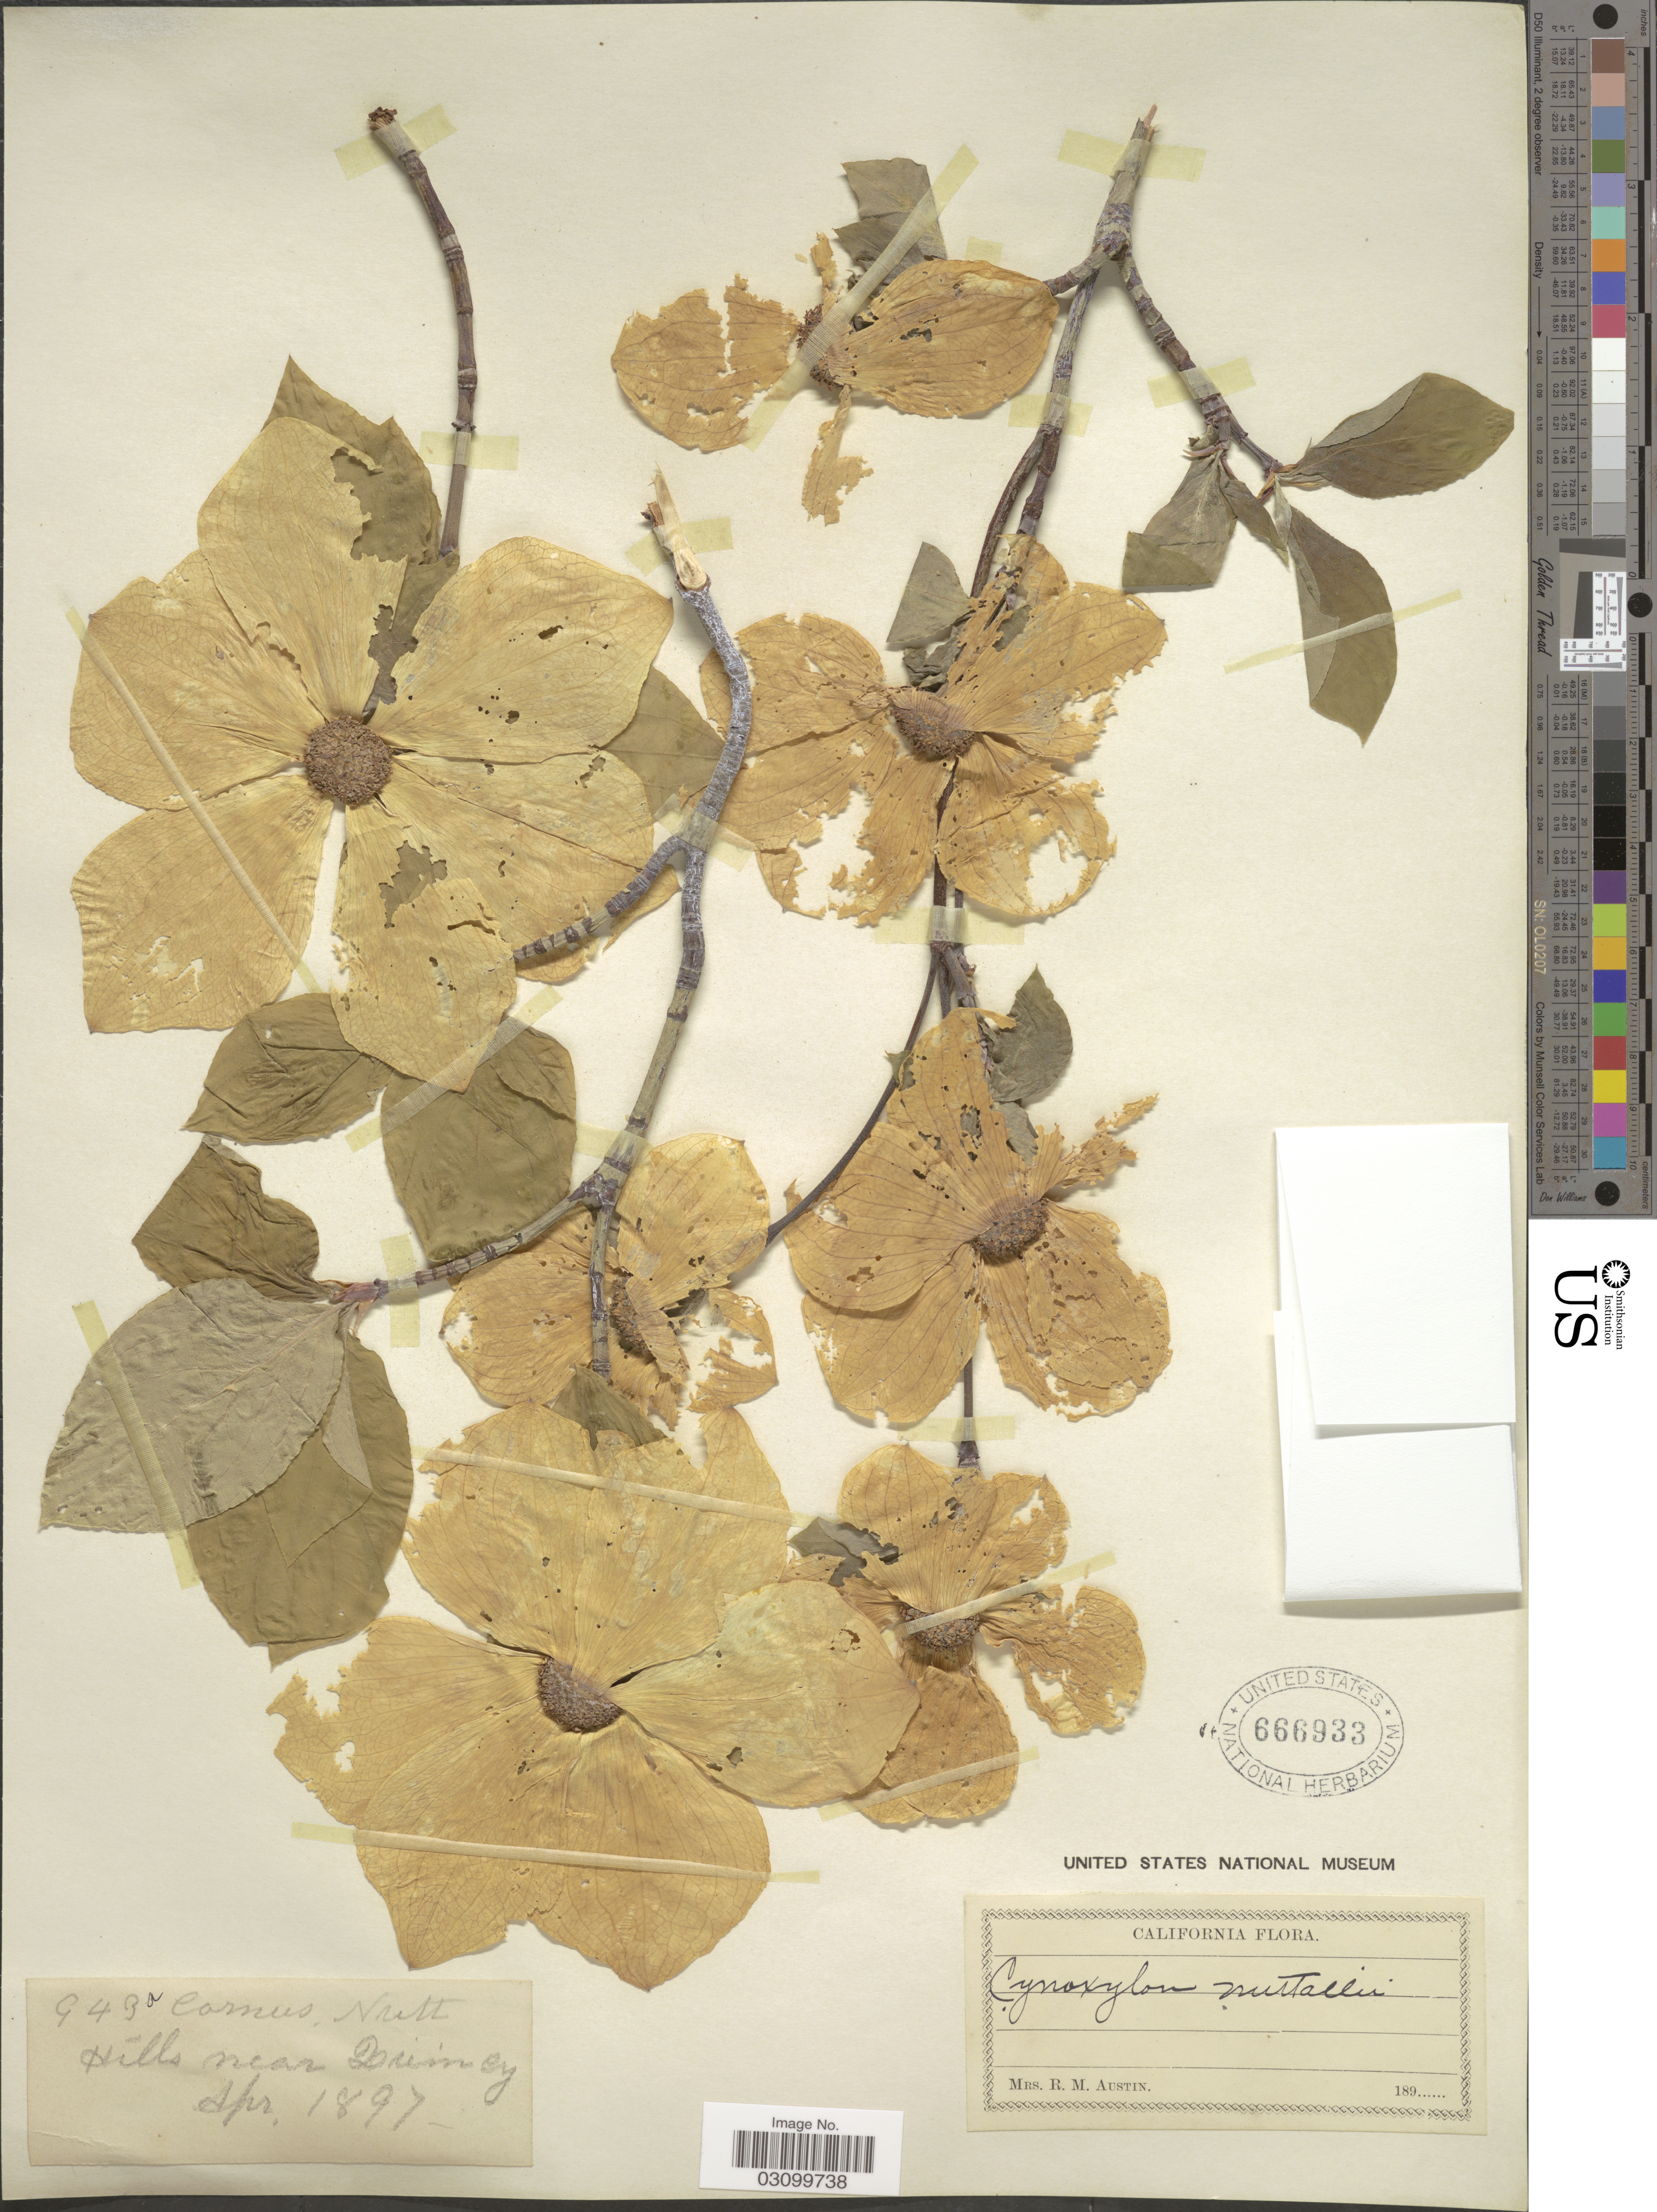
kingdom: Plantae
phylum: Tracheophyta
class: Magnoliopsida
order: Cornales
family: Cornaceae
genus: Cornus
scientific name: Cornus nuttallii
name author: Audubon ex Torr. & A. Gray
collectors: R. Austin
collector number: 943a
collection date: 1897-04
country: United States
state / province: California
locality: Hills near Quincy.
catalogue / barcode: US 666933